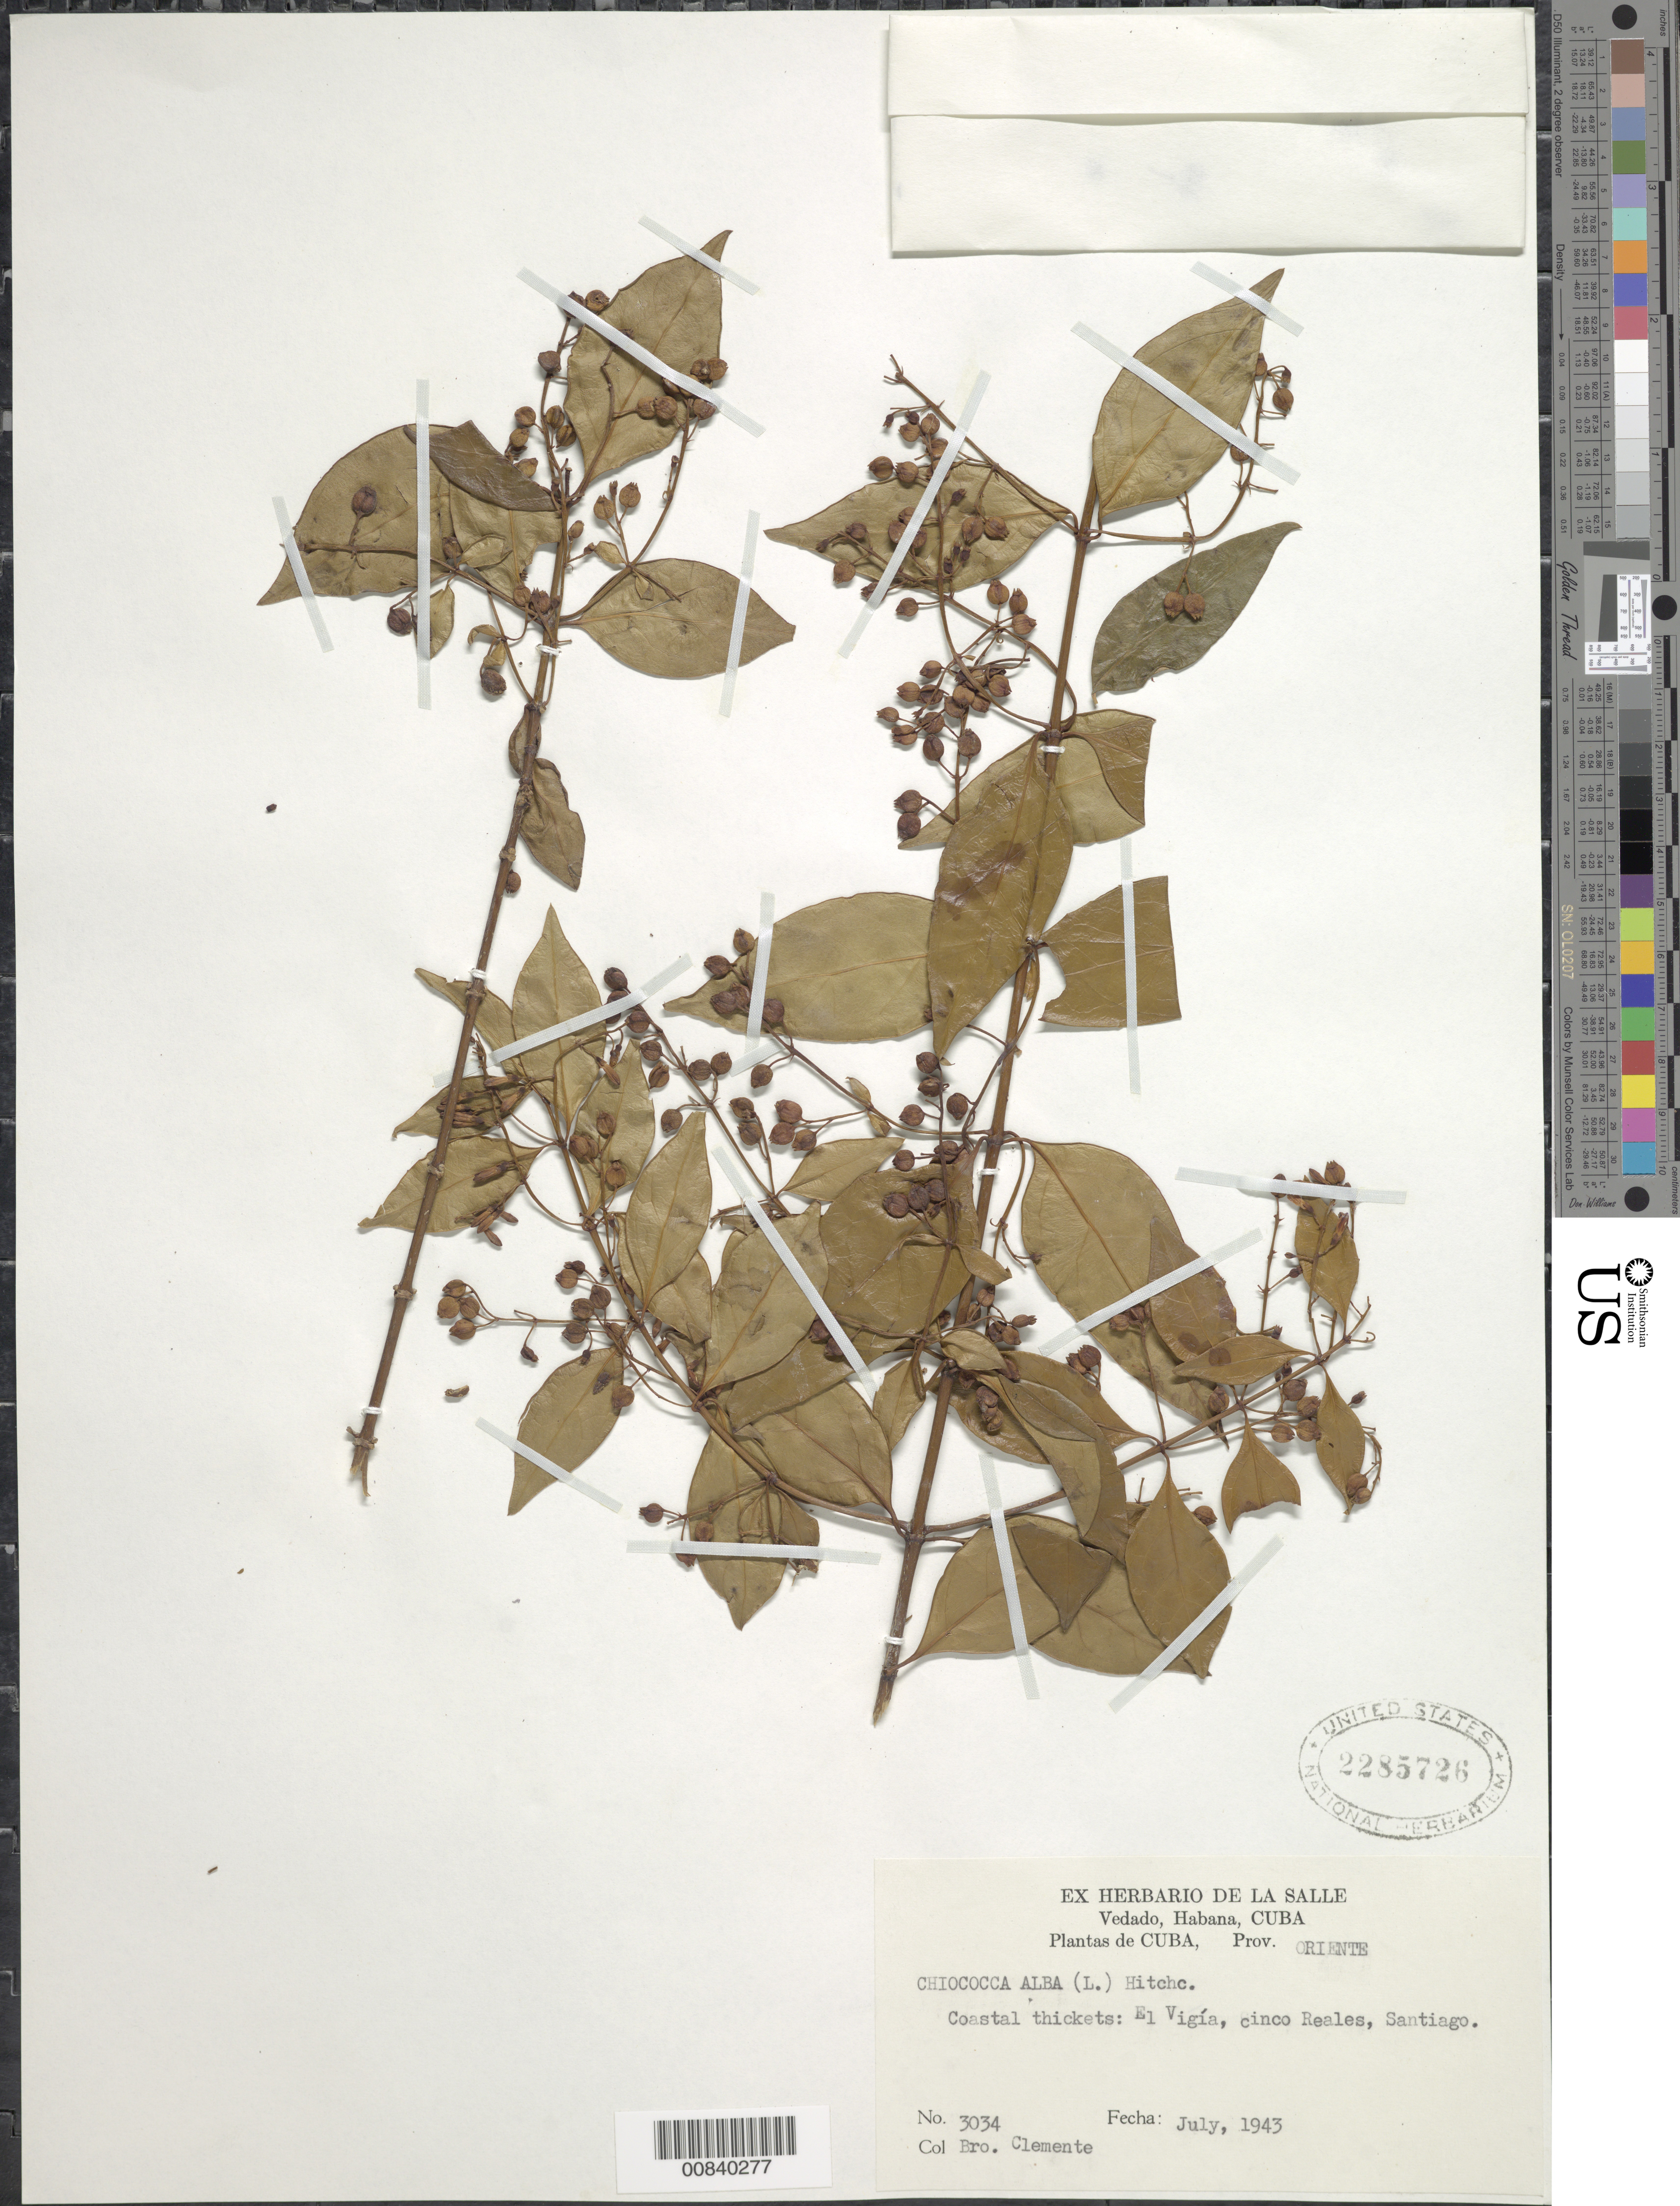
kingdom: Plantae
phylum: Tracheophyta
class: Magnoliopsida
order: Gentianales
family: Rubiaceae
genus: Chiococca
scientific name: Chiococca alba subsp. alba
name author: (L.) Hitchc.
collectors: Bro. Clemente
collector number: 3034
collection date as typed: Jul 1943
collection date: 1943-07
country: Cuba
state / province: Oriente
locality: El Vigía, Cinco Reales, Santiago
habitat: Coastal thickets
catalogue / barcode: US 2285726